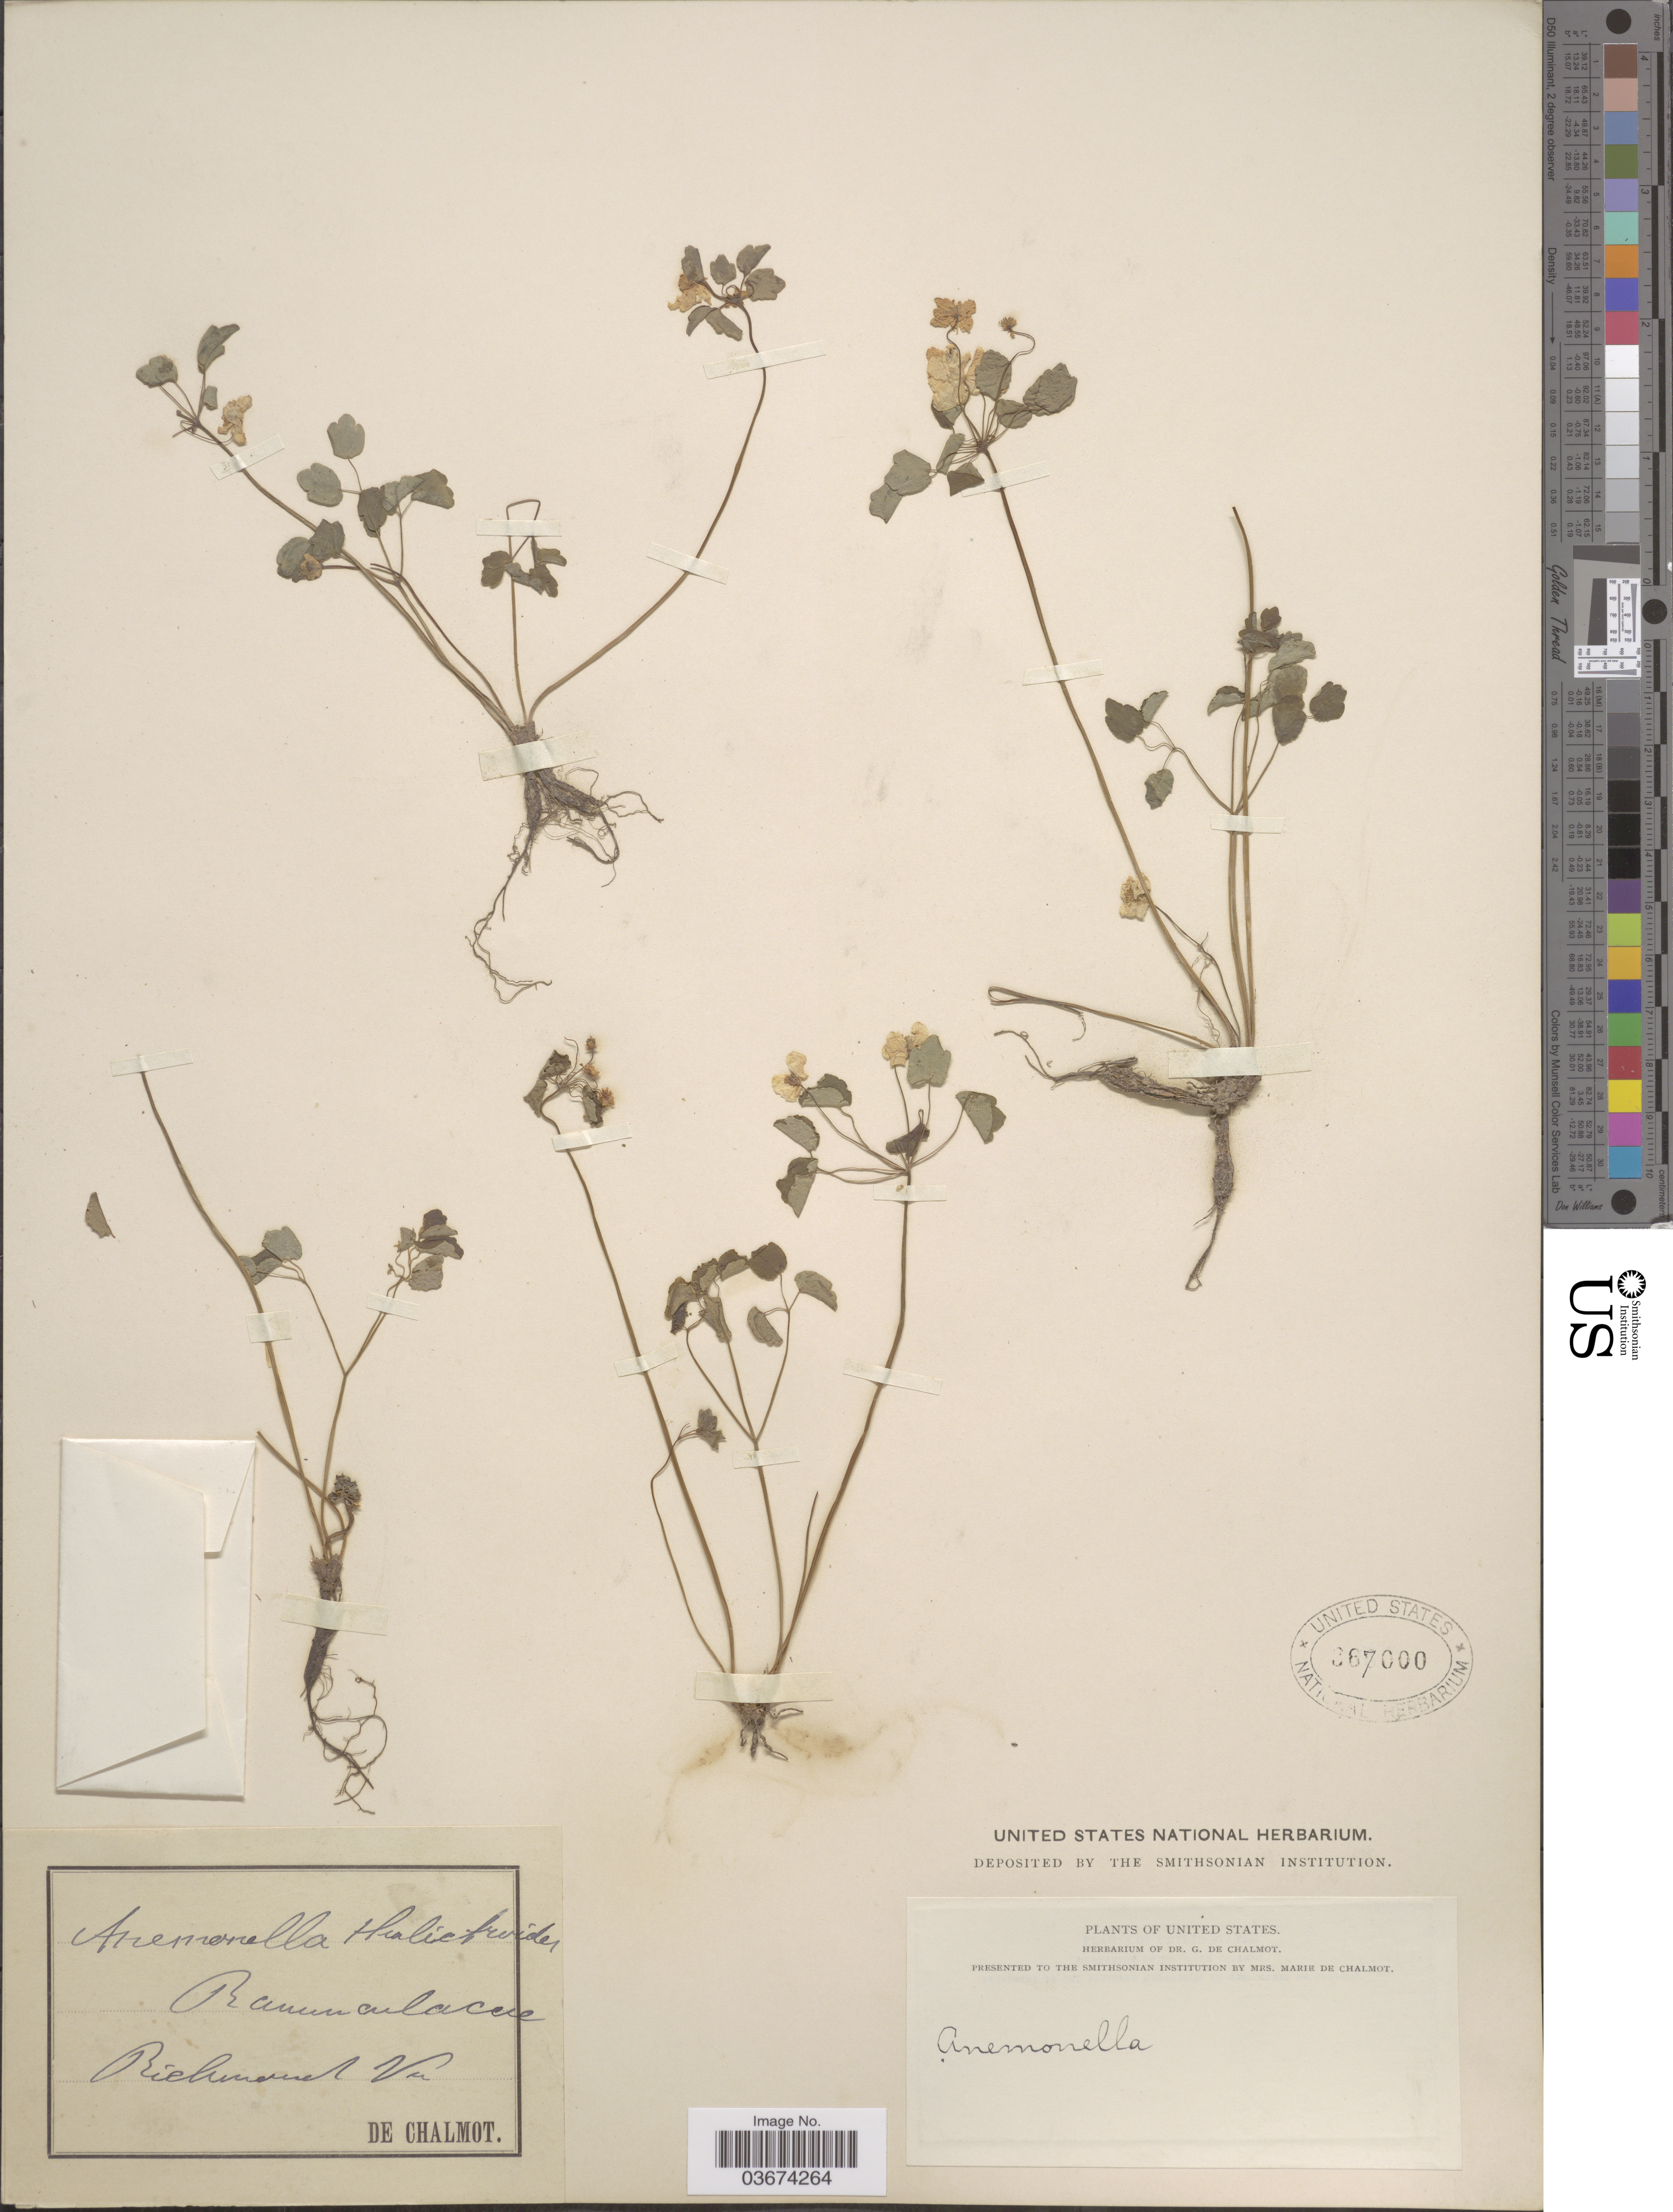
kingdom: Plantae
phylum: Tracheophyta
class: Magnoliopsida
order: Ranunculales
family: Ranunculaceae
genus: Thalictrum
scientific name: Thalictrum thalictroides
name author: (L.) A.J. Eames & B. Boivin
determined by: Strong, M. T., (US), Smithsonian Institution - National Museum of Natural History (UNITED STATES)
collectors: G. de Chalmot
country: United States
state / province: Virginia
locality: Richmond.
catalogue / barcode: US 387000